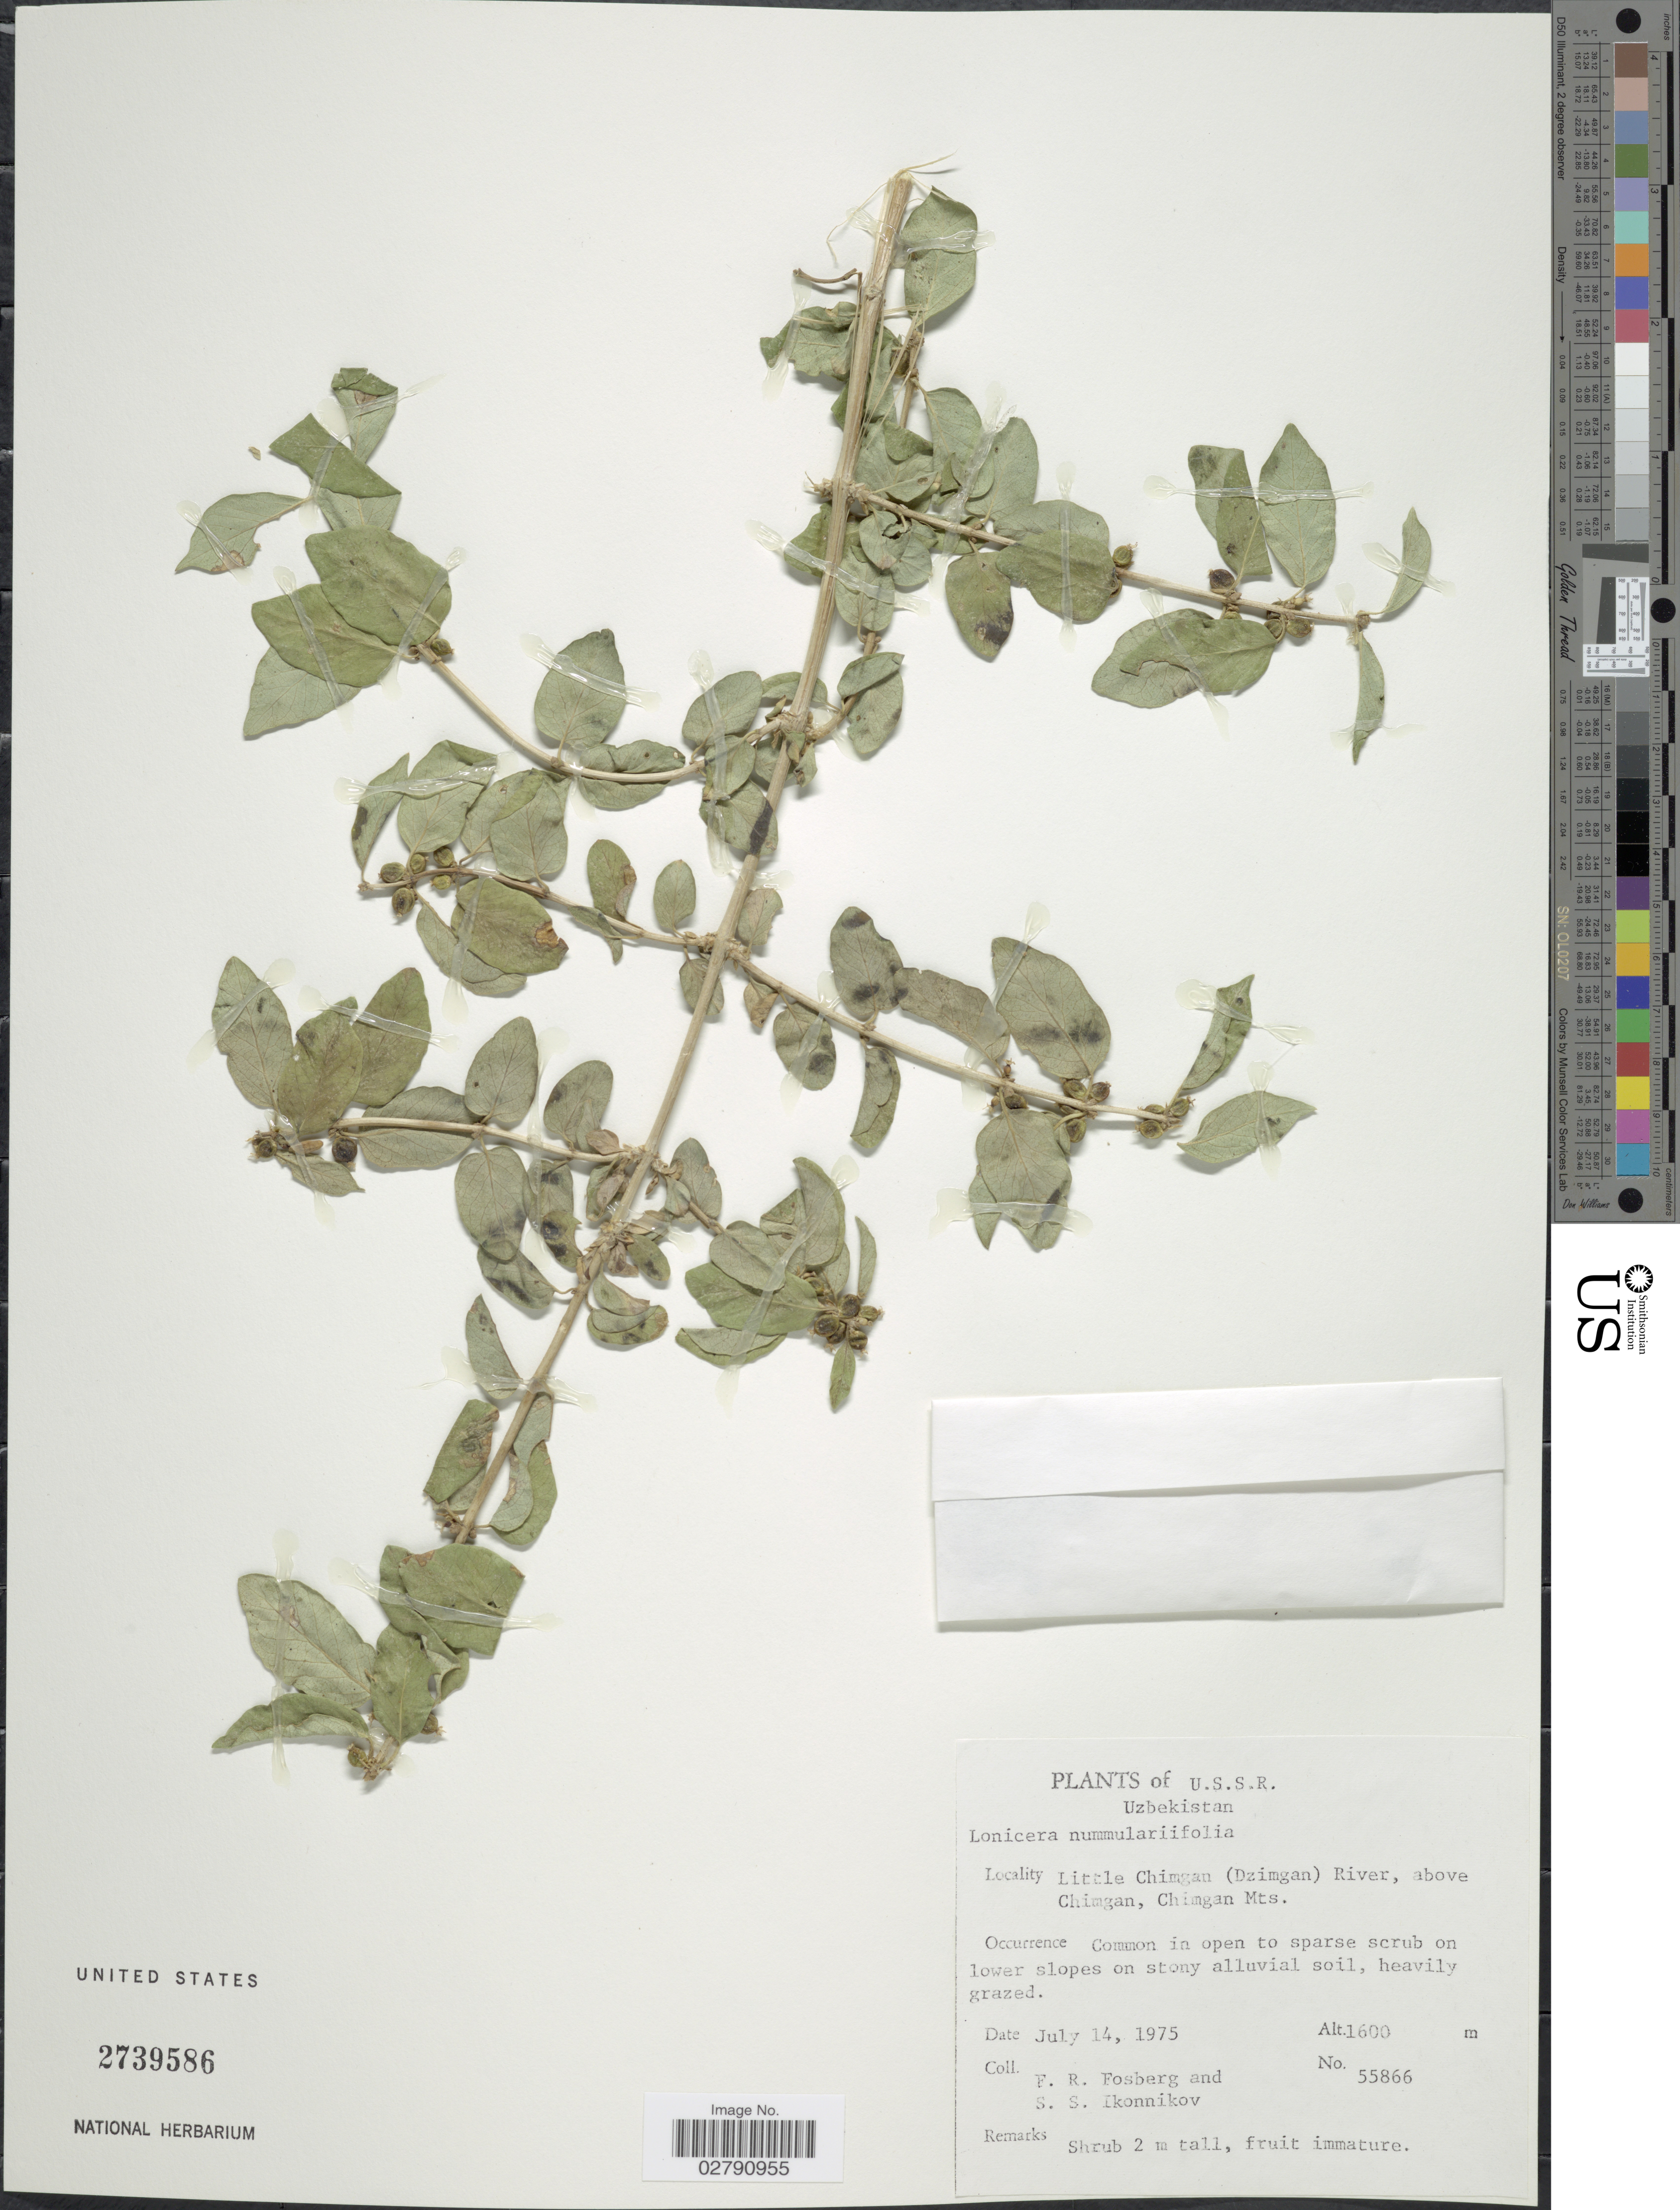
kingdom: Plantae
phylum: Tracheophyta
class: Magnoliopsida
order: Dipsacales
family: Caprifoliaceae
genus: Lonicera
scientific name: Lonicera nummulariifolia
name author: Jaub. & Spach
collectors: F. R. Fosberg & S. Ikonnikov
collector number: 55866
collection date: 1975-07-14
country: Uzbekistan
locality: U.S.S.R. Little Chimgan (Dzimgan) River, above Chimgan, Chimgan Mts.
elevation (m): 1600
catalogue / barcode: US 2739586